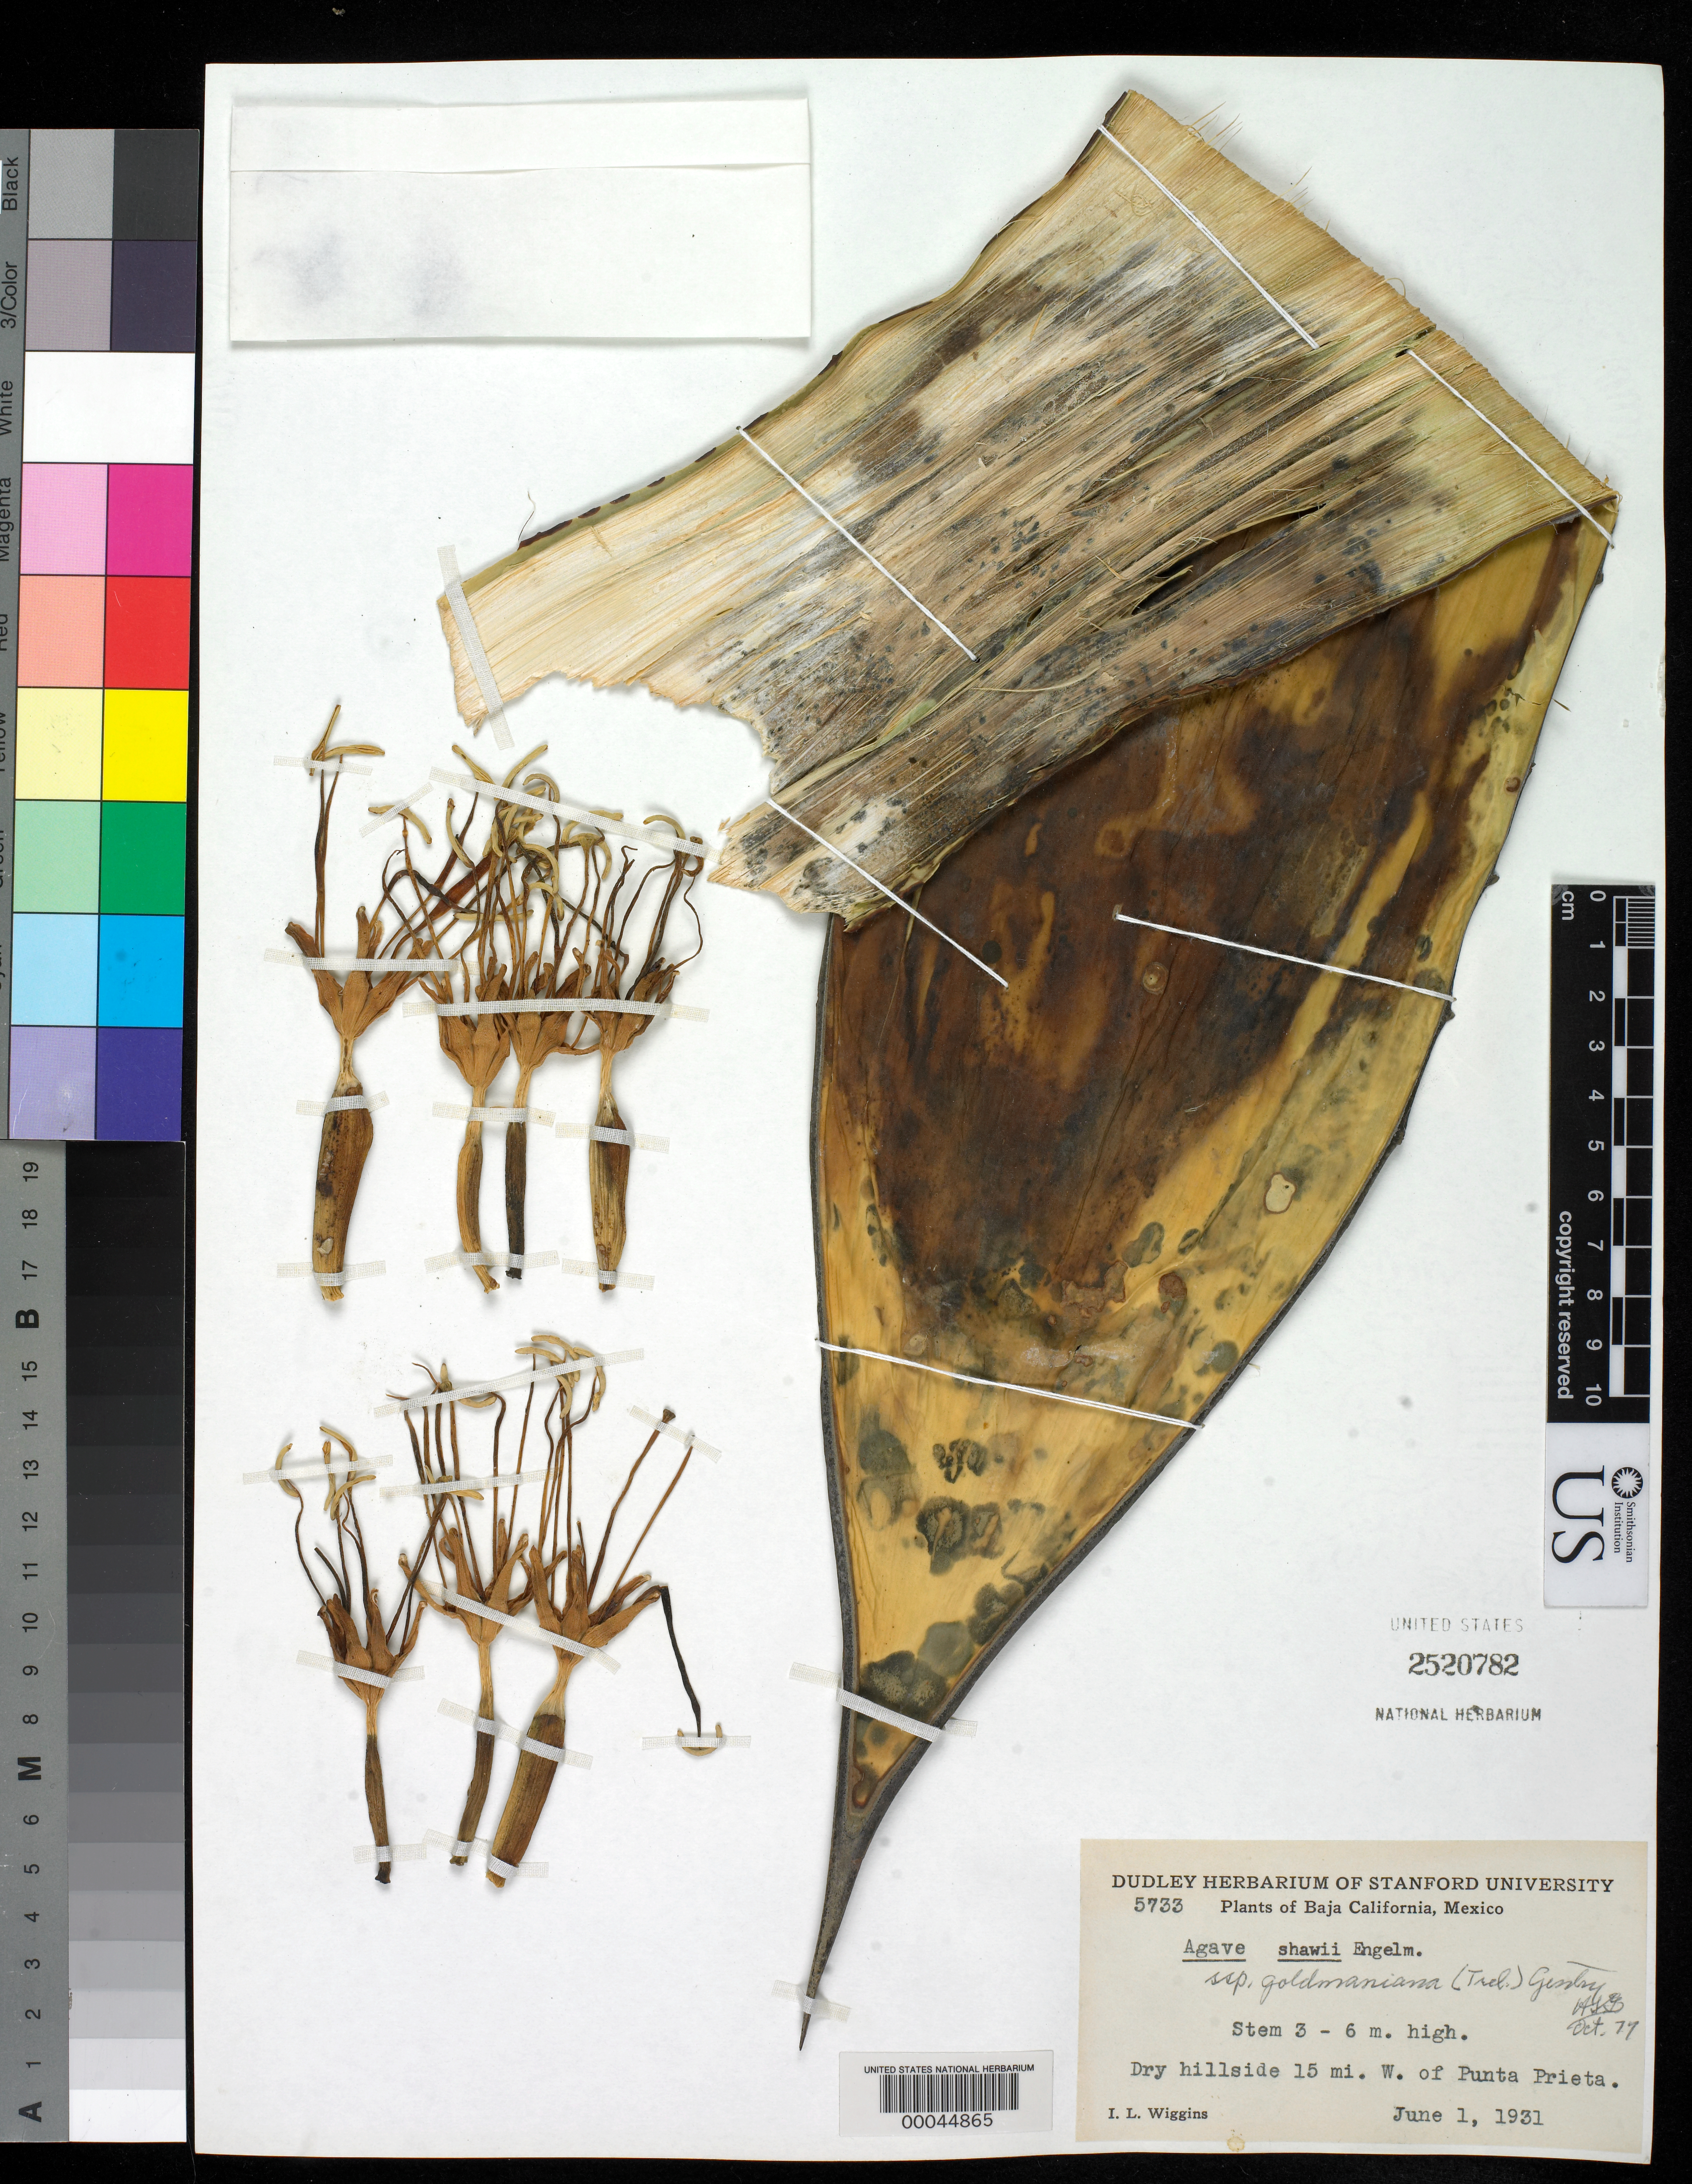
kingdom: Plantae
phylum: Tracheophyta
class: Liliopsida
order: Asparagales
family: Asparagaceae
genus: Agave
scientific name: Agave shawii subsp. goldmaniana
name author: (Trel.) Gentry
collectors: I. L. Wiggins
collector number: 5733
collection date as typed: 01 Jun 1931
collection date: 1931-06-01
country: Mexico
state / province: Baja California Norte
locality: Dry hillside 15 mi W of Punta Prieta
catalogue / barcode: US 2520782